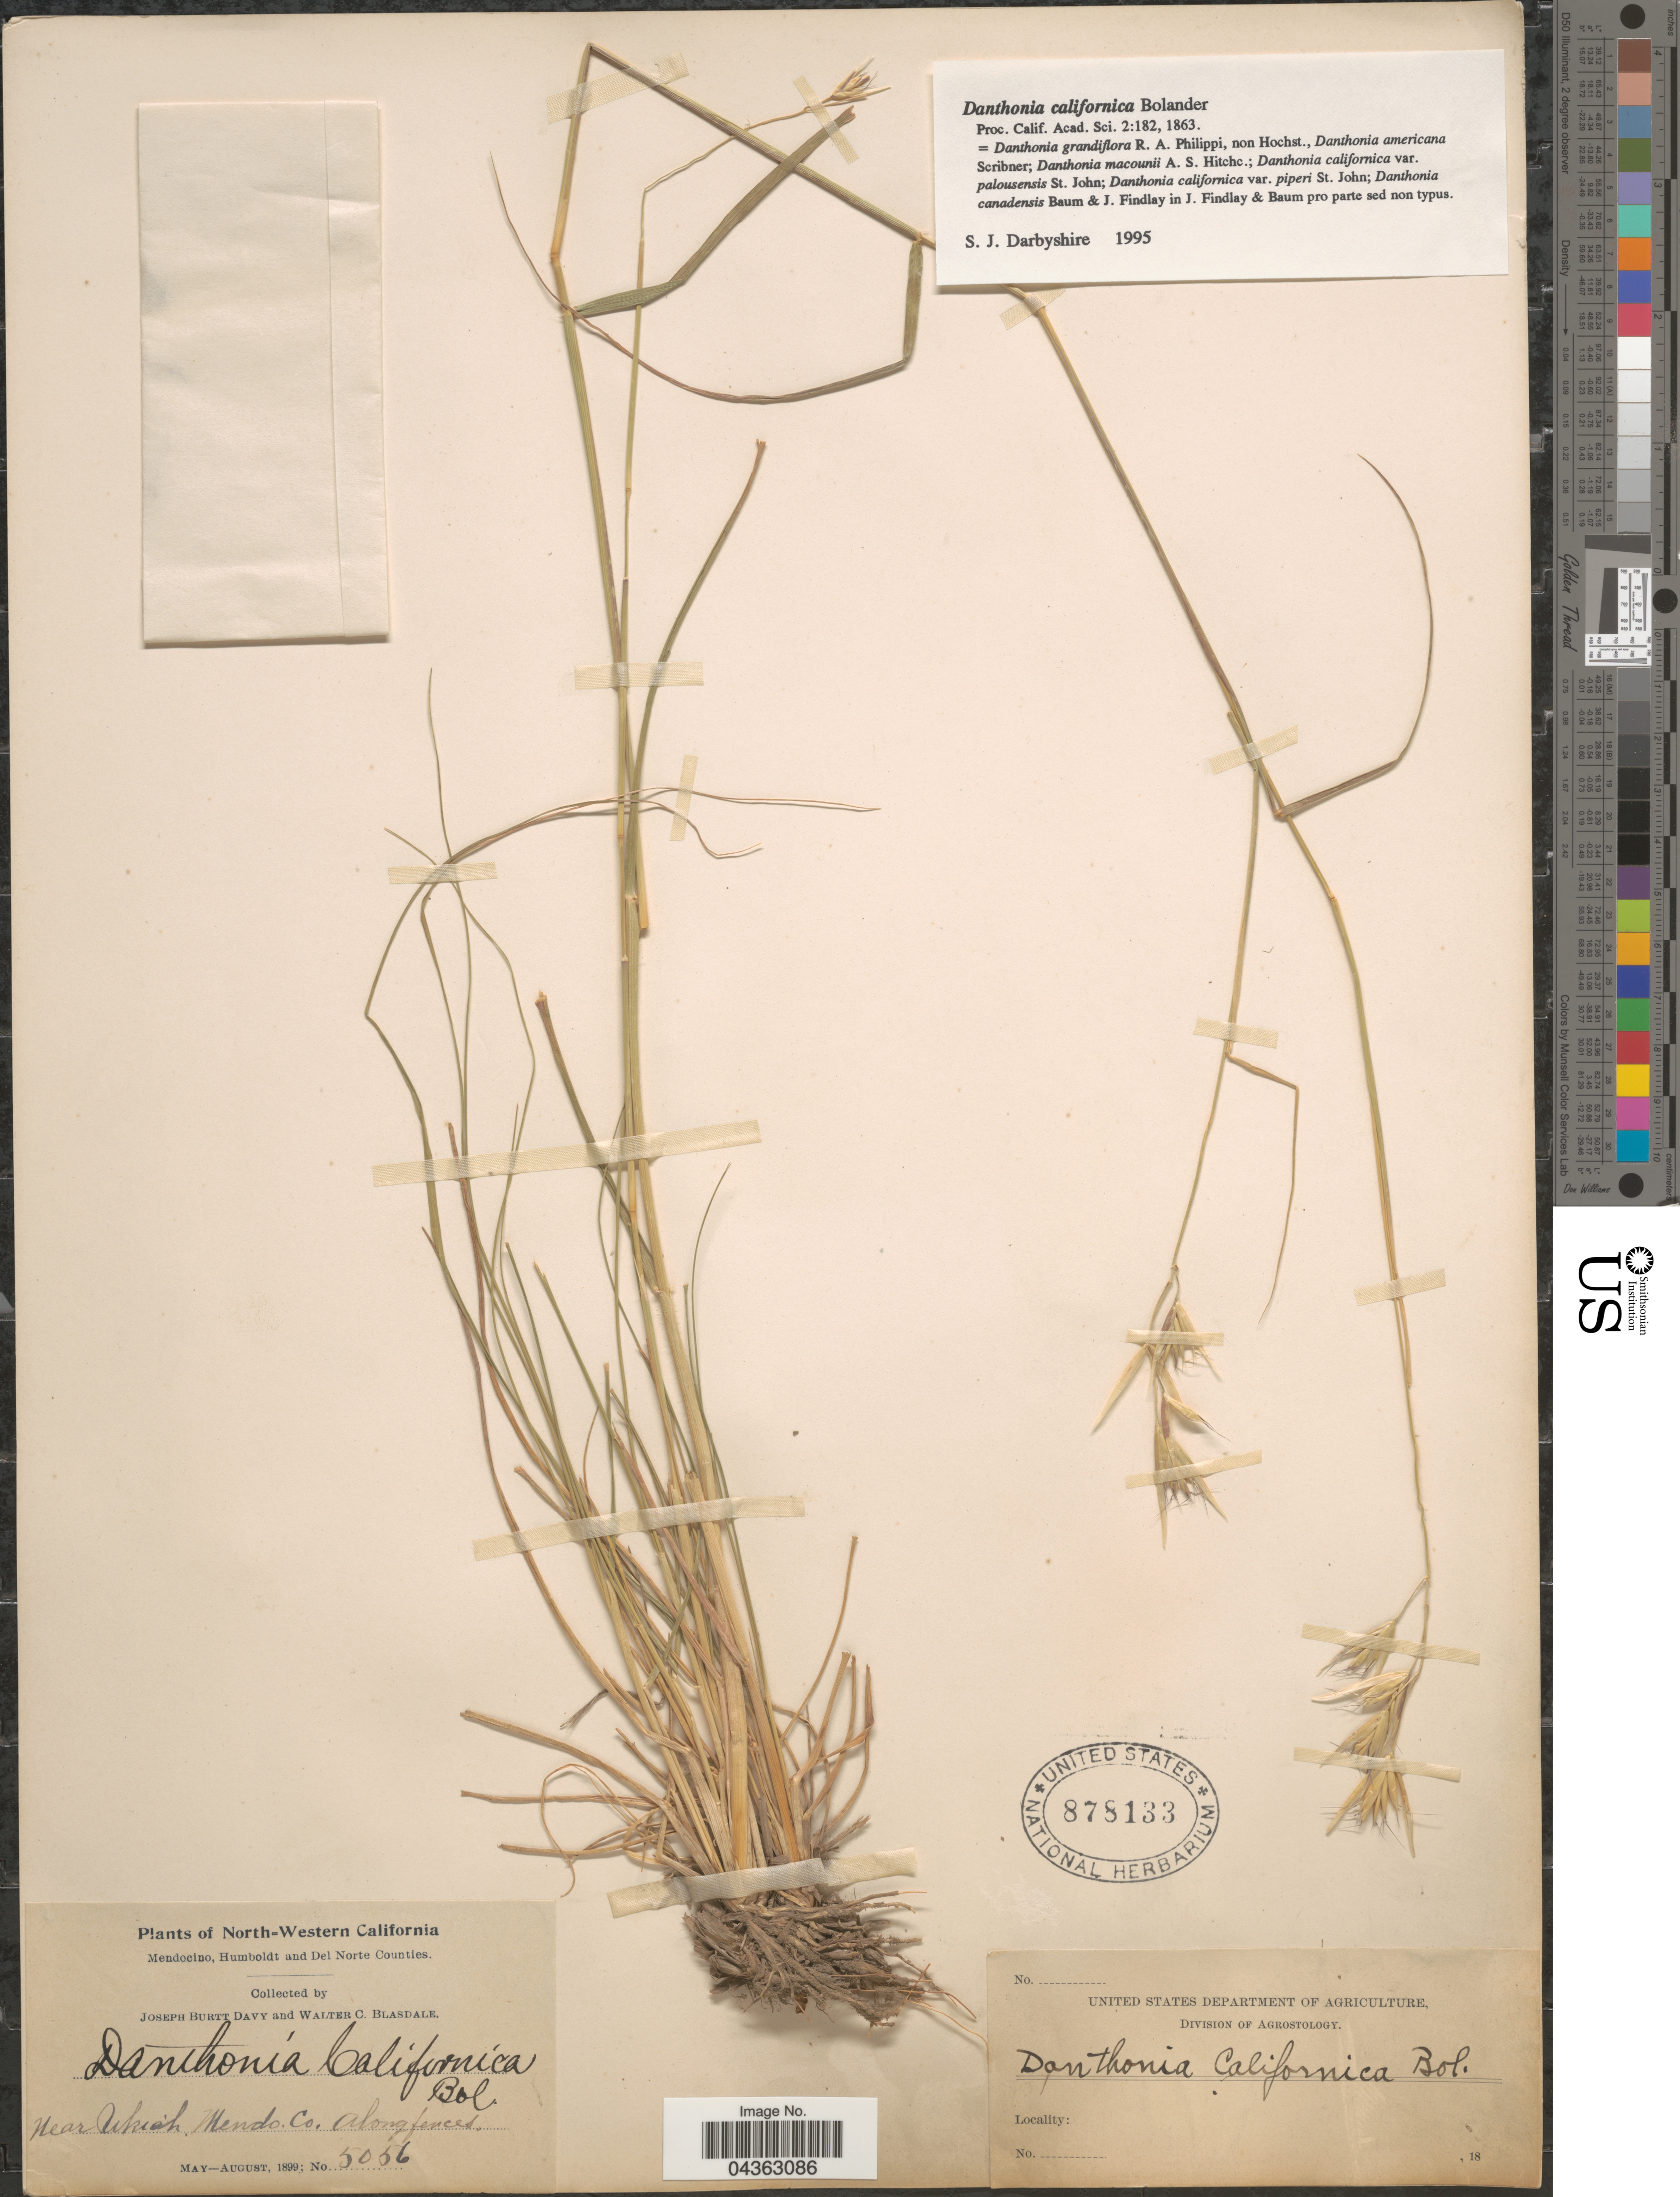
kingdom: Plantae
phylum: Tracheophyta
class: Liliopsida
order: Poales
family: Poaceae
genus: Danthonia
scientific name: Danthonia californica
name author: Bol.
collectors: J. Burtt Davy & W. Blasdale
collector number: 5056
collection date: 1899-05/1899-08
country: United States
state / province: California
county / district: Mendocino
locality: North-Western California. Near Ukiah, Mendo. Co. Along fences.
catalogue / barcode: US 878133